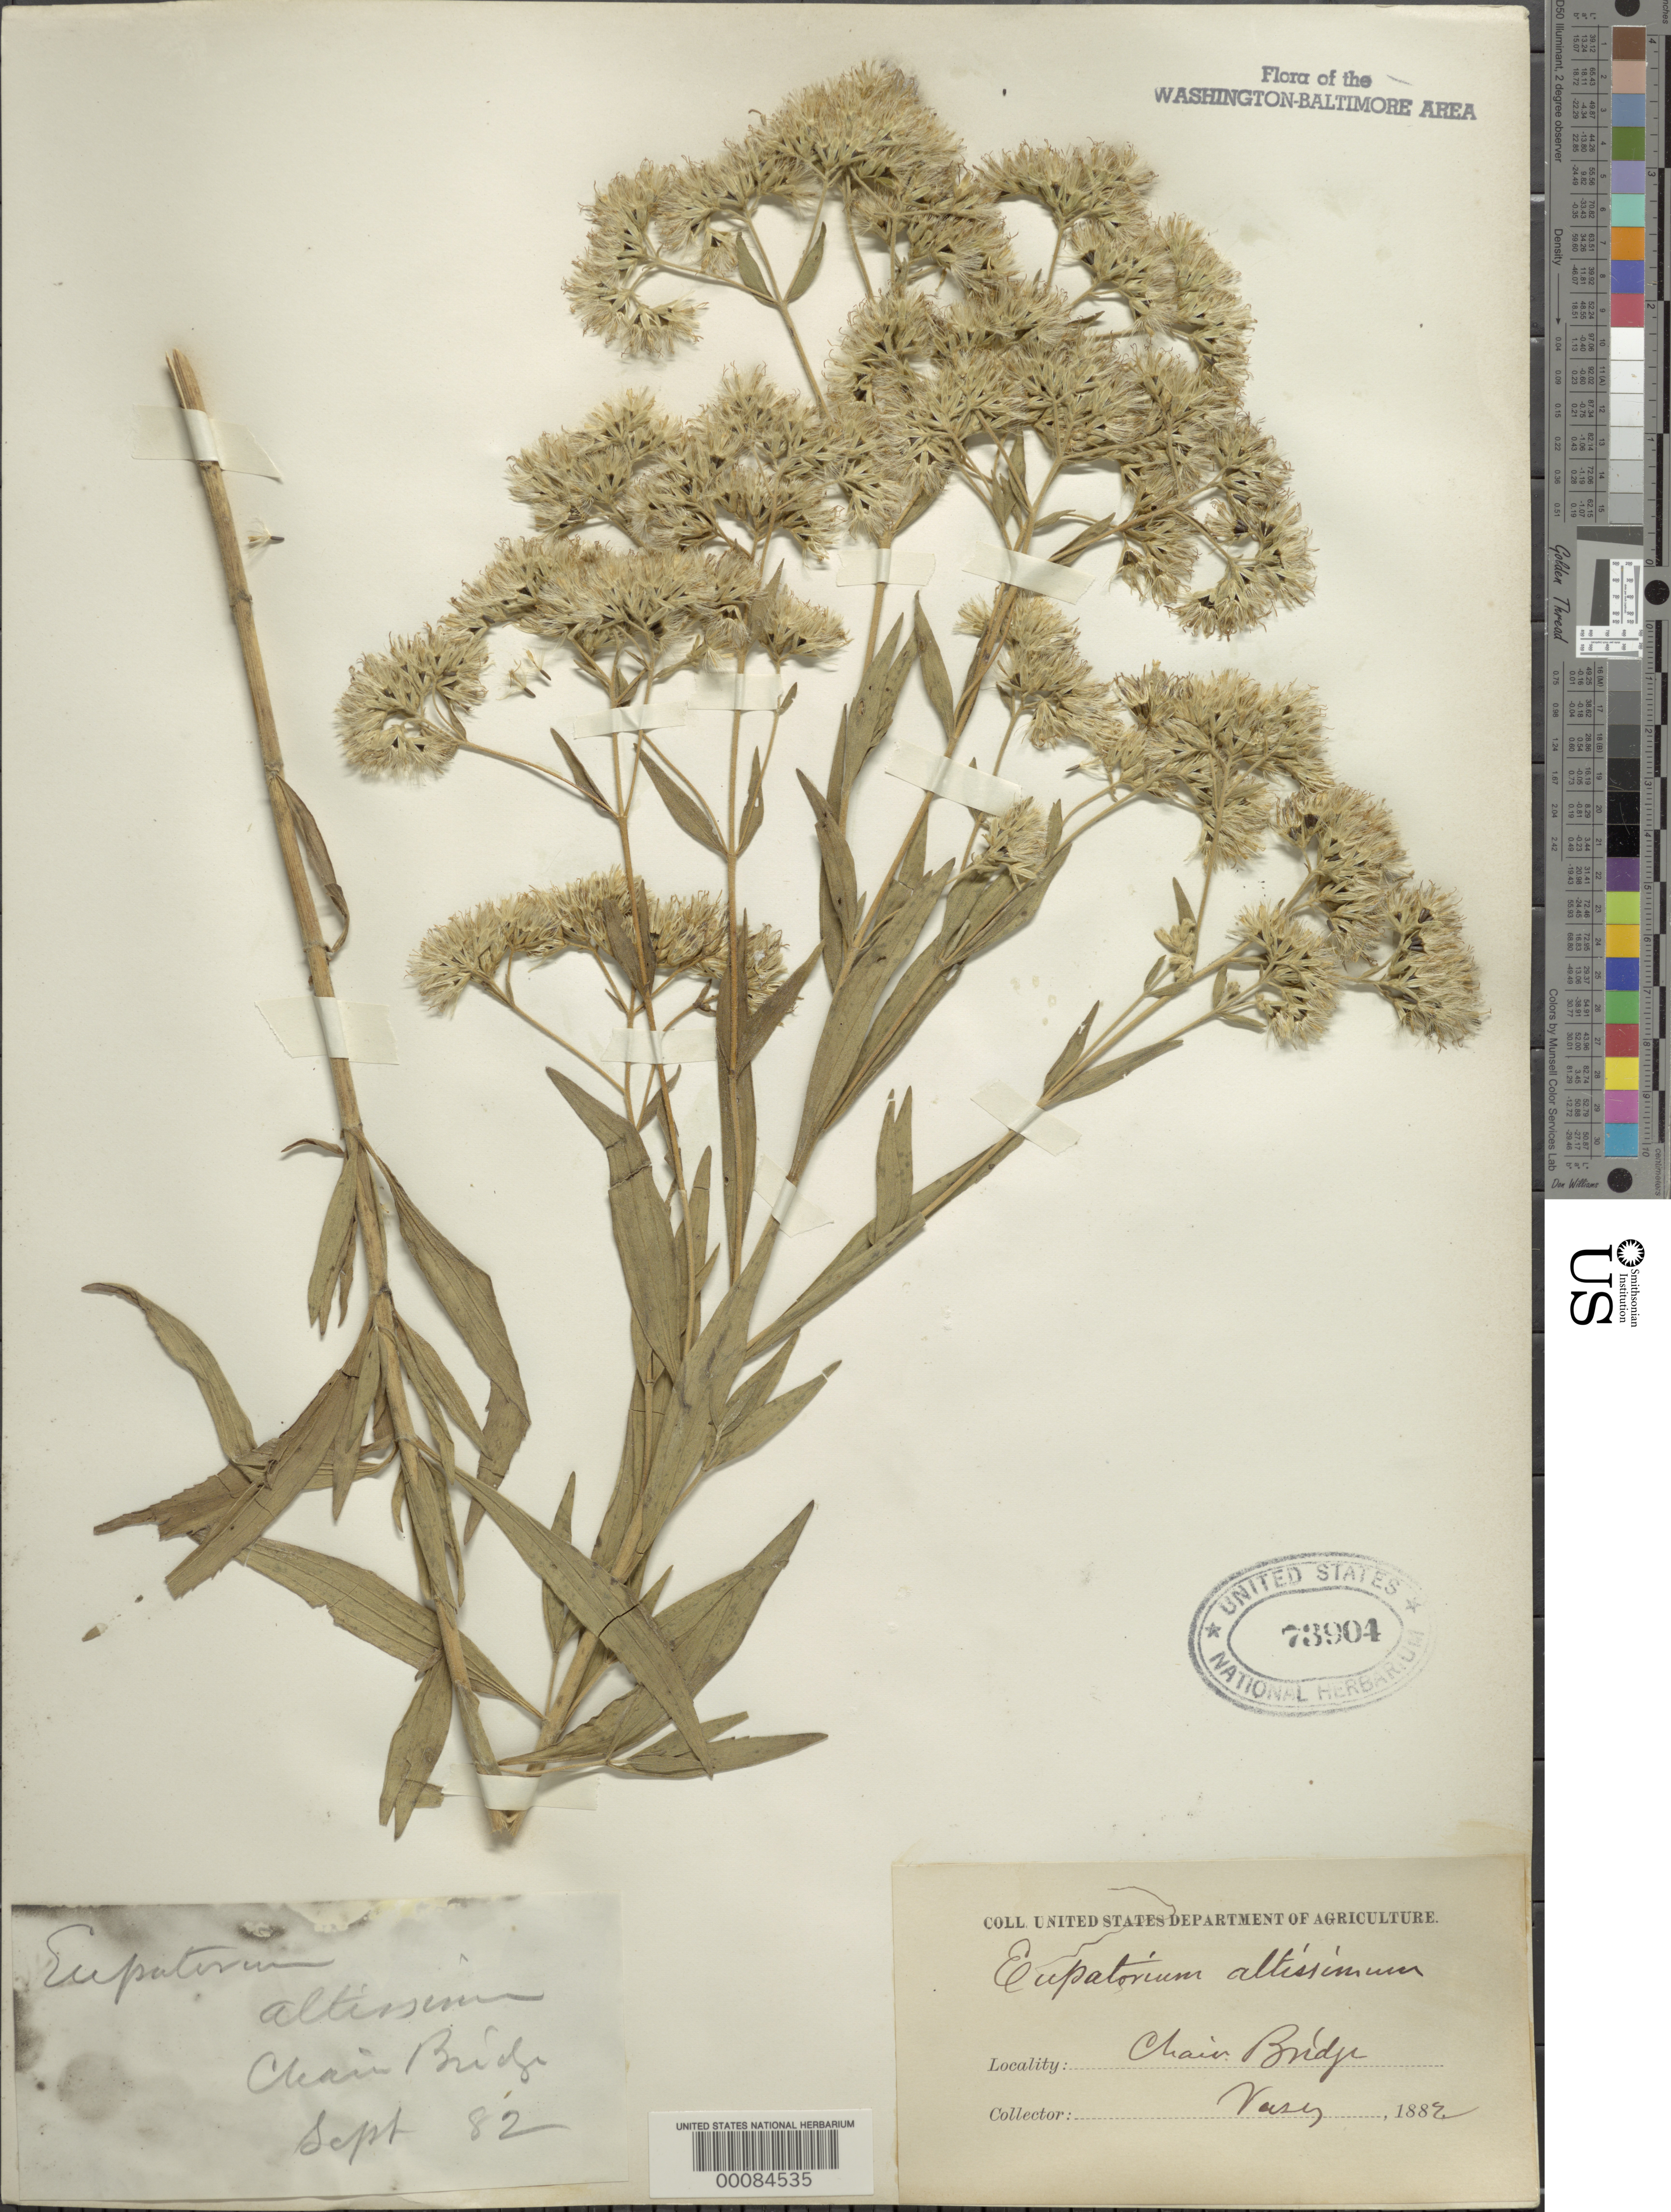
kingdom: Plantae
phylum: Tracheophyta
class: Magnoliopsida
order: Asterales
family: Asteraceae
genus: Eupatorium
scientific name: Eupatorium altissimum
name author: L.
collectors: G. Vasey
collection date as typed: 1882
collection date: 1882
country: United States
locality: Chain Bridge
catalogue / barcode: US 73904